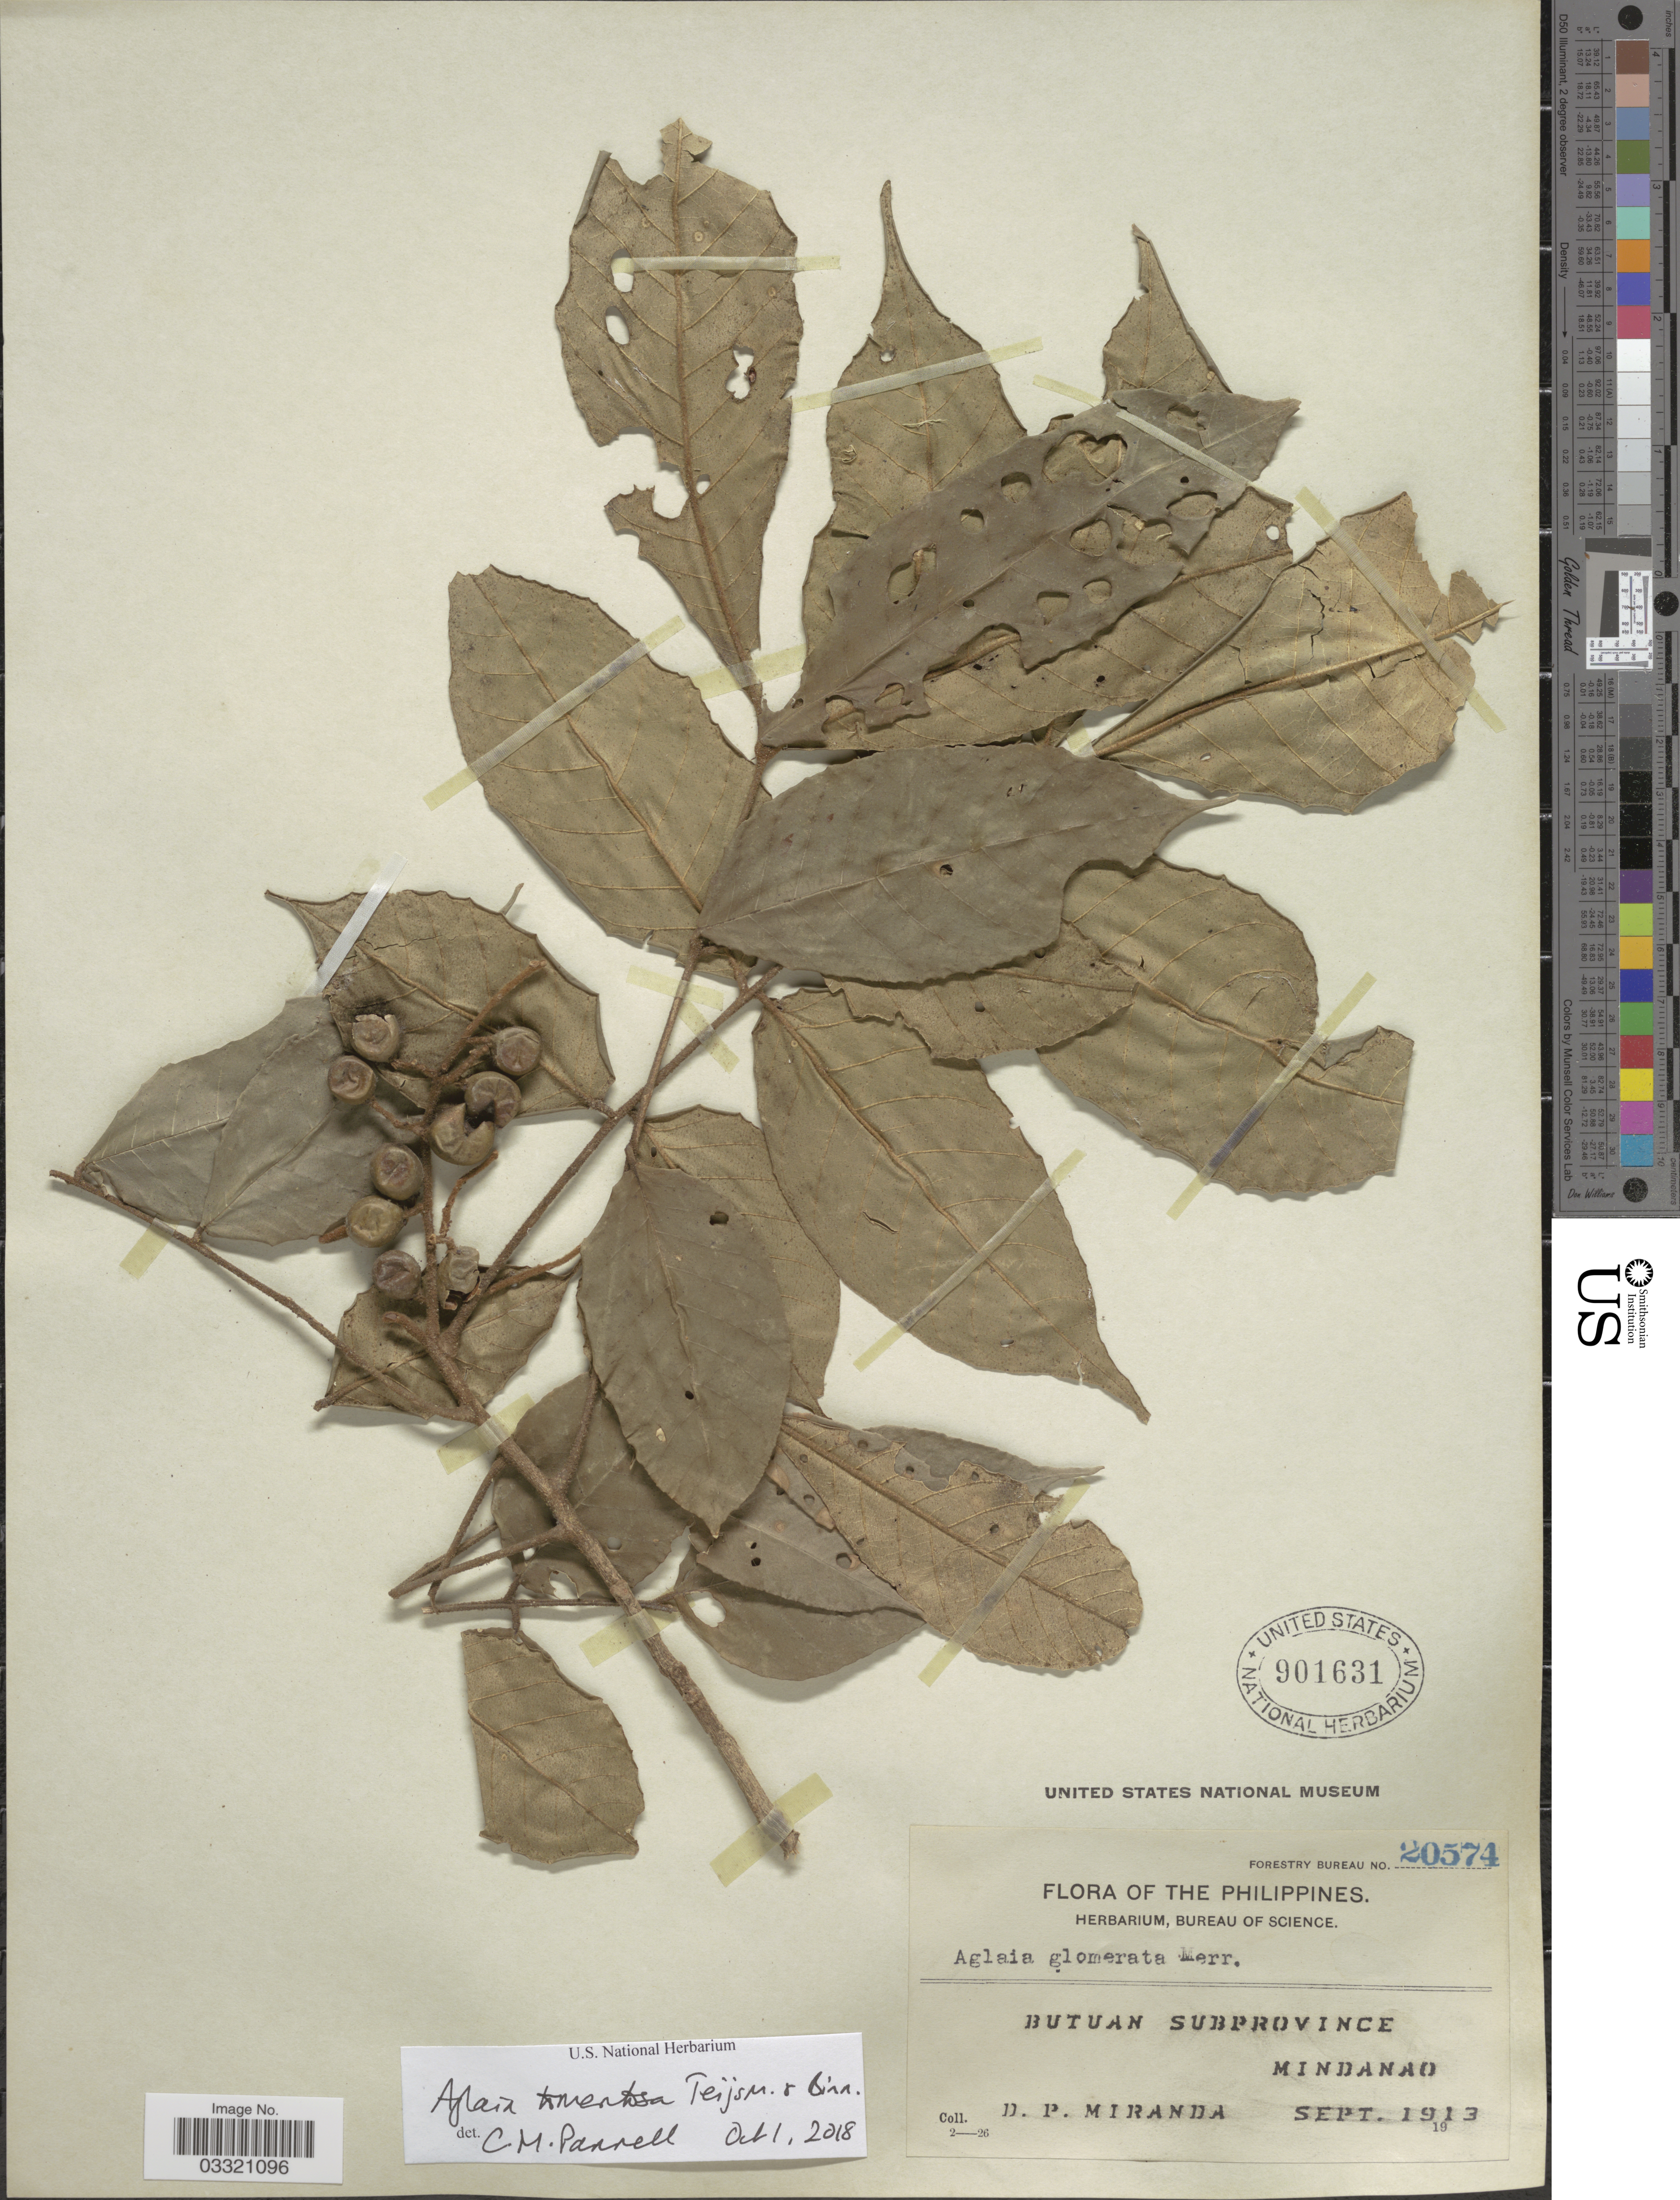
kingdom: Plantae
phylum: Tracheophyta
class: Magnoliopsida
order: Sapindales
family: Meliaceae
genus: Aglaia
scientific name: Aglaia tomentosa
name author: Teijsm. & Binn.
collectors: D. P. Miranda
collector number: Forestry Bureau 20574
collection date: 1913-09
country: Philippines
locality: Butuan Subprovince. Mindanao.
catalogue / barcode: US 901631